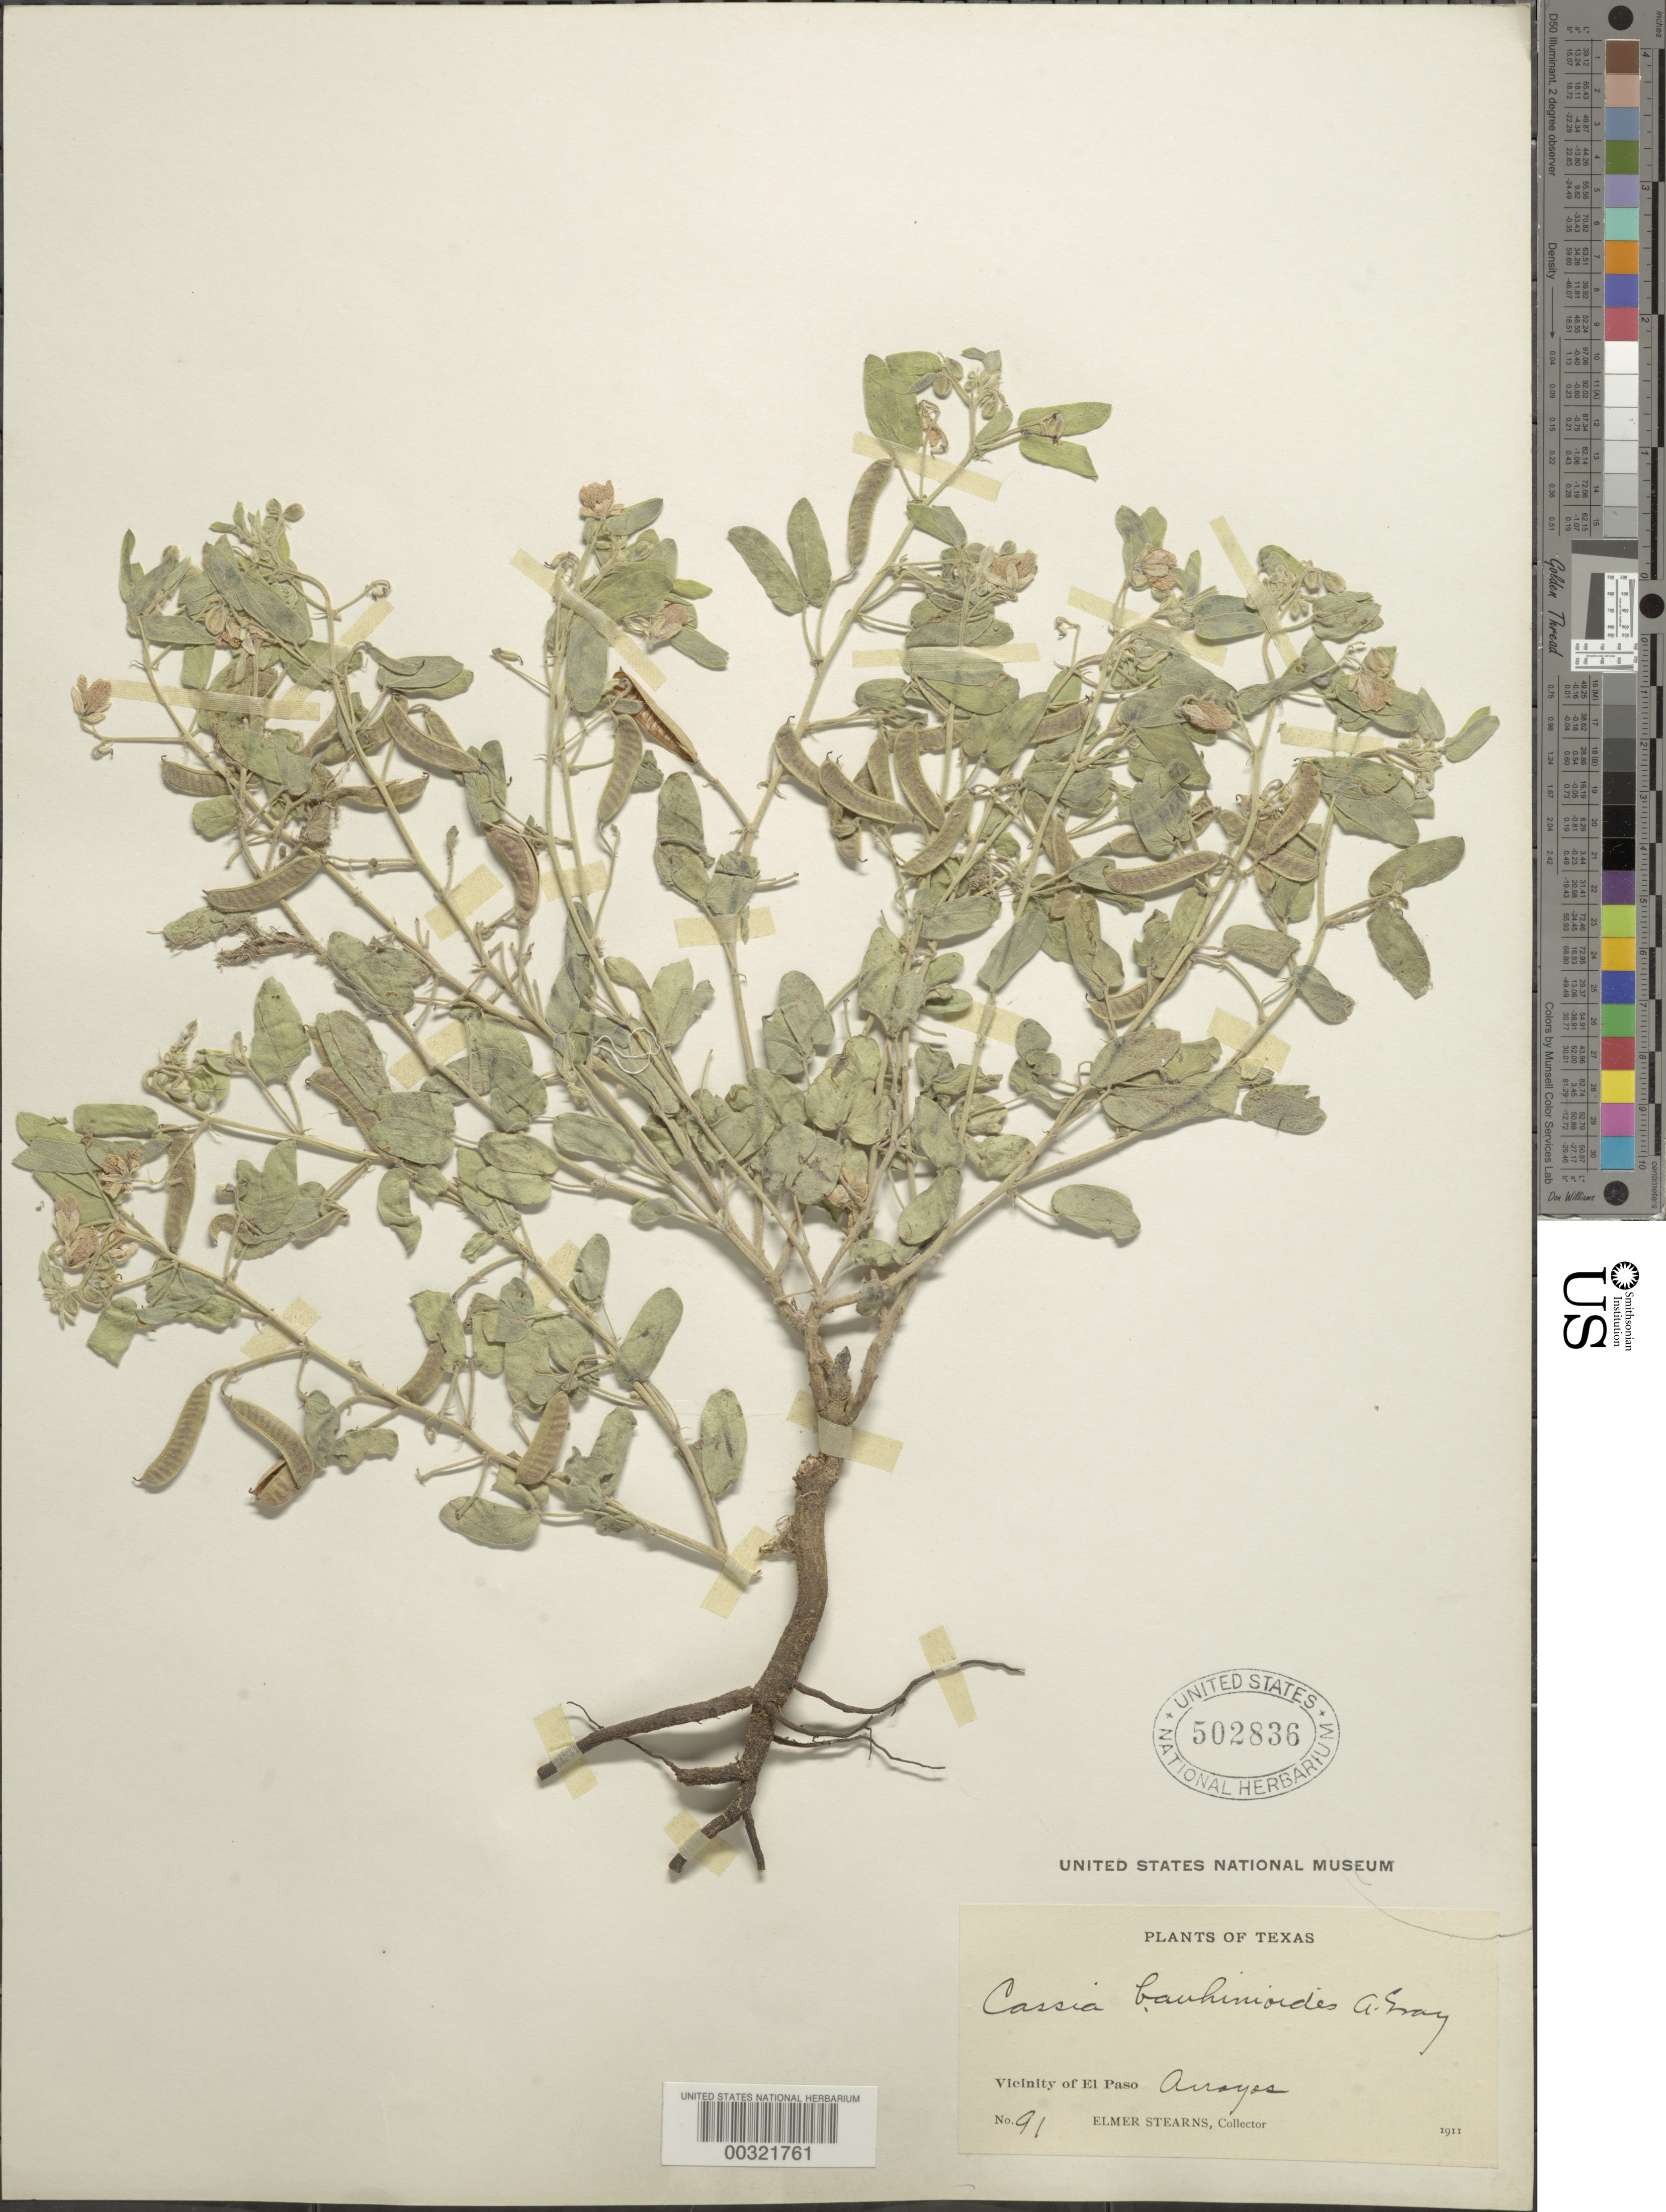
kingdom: Plantae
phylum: Tracheophyta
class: Magnoliopsida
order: Fabales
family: Fabaceae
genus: Senna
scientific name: Senna bauhinioides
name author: (A. Gray) H.S. Irwin & Barneby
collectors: E. Stearns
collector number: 91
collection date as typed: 1911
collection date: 1911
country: United States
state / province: Texas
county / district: El Paso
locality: Vicinity of el paso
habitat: Arroyos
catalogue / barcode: US 502836